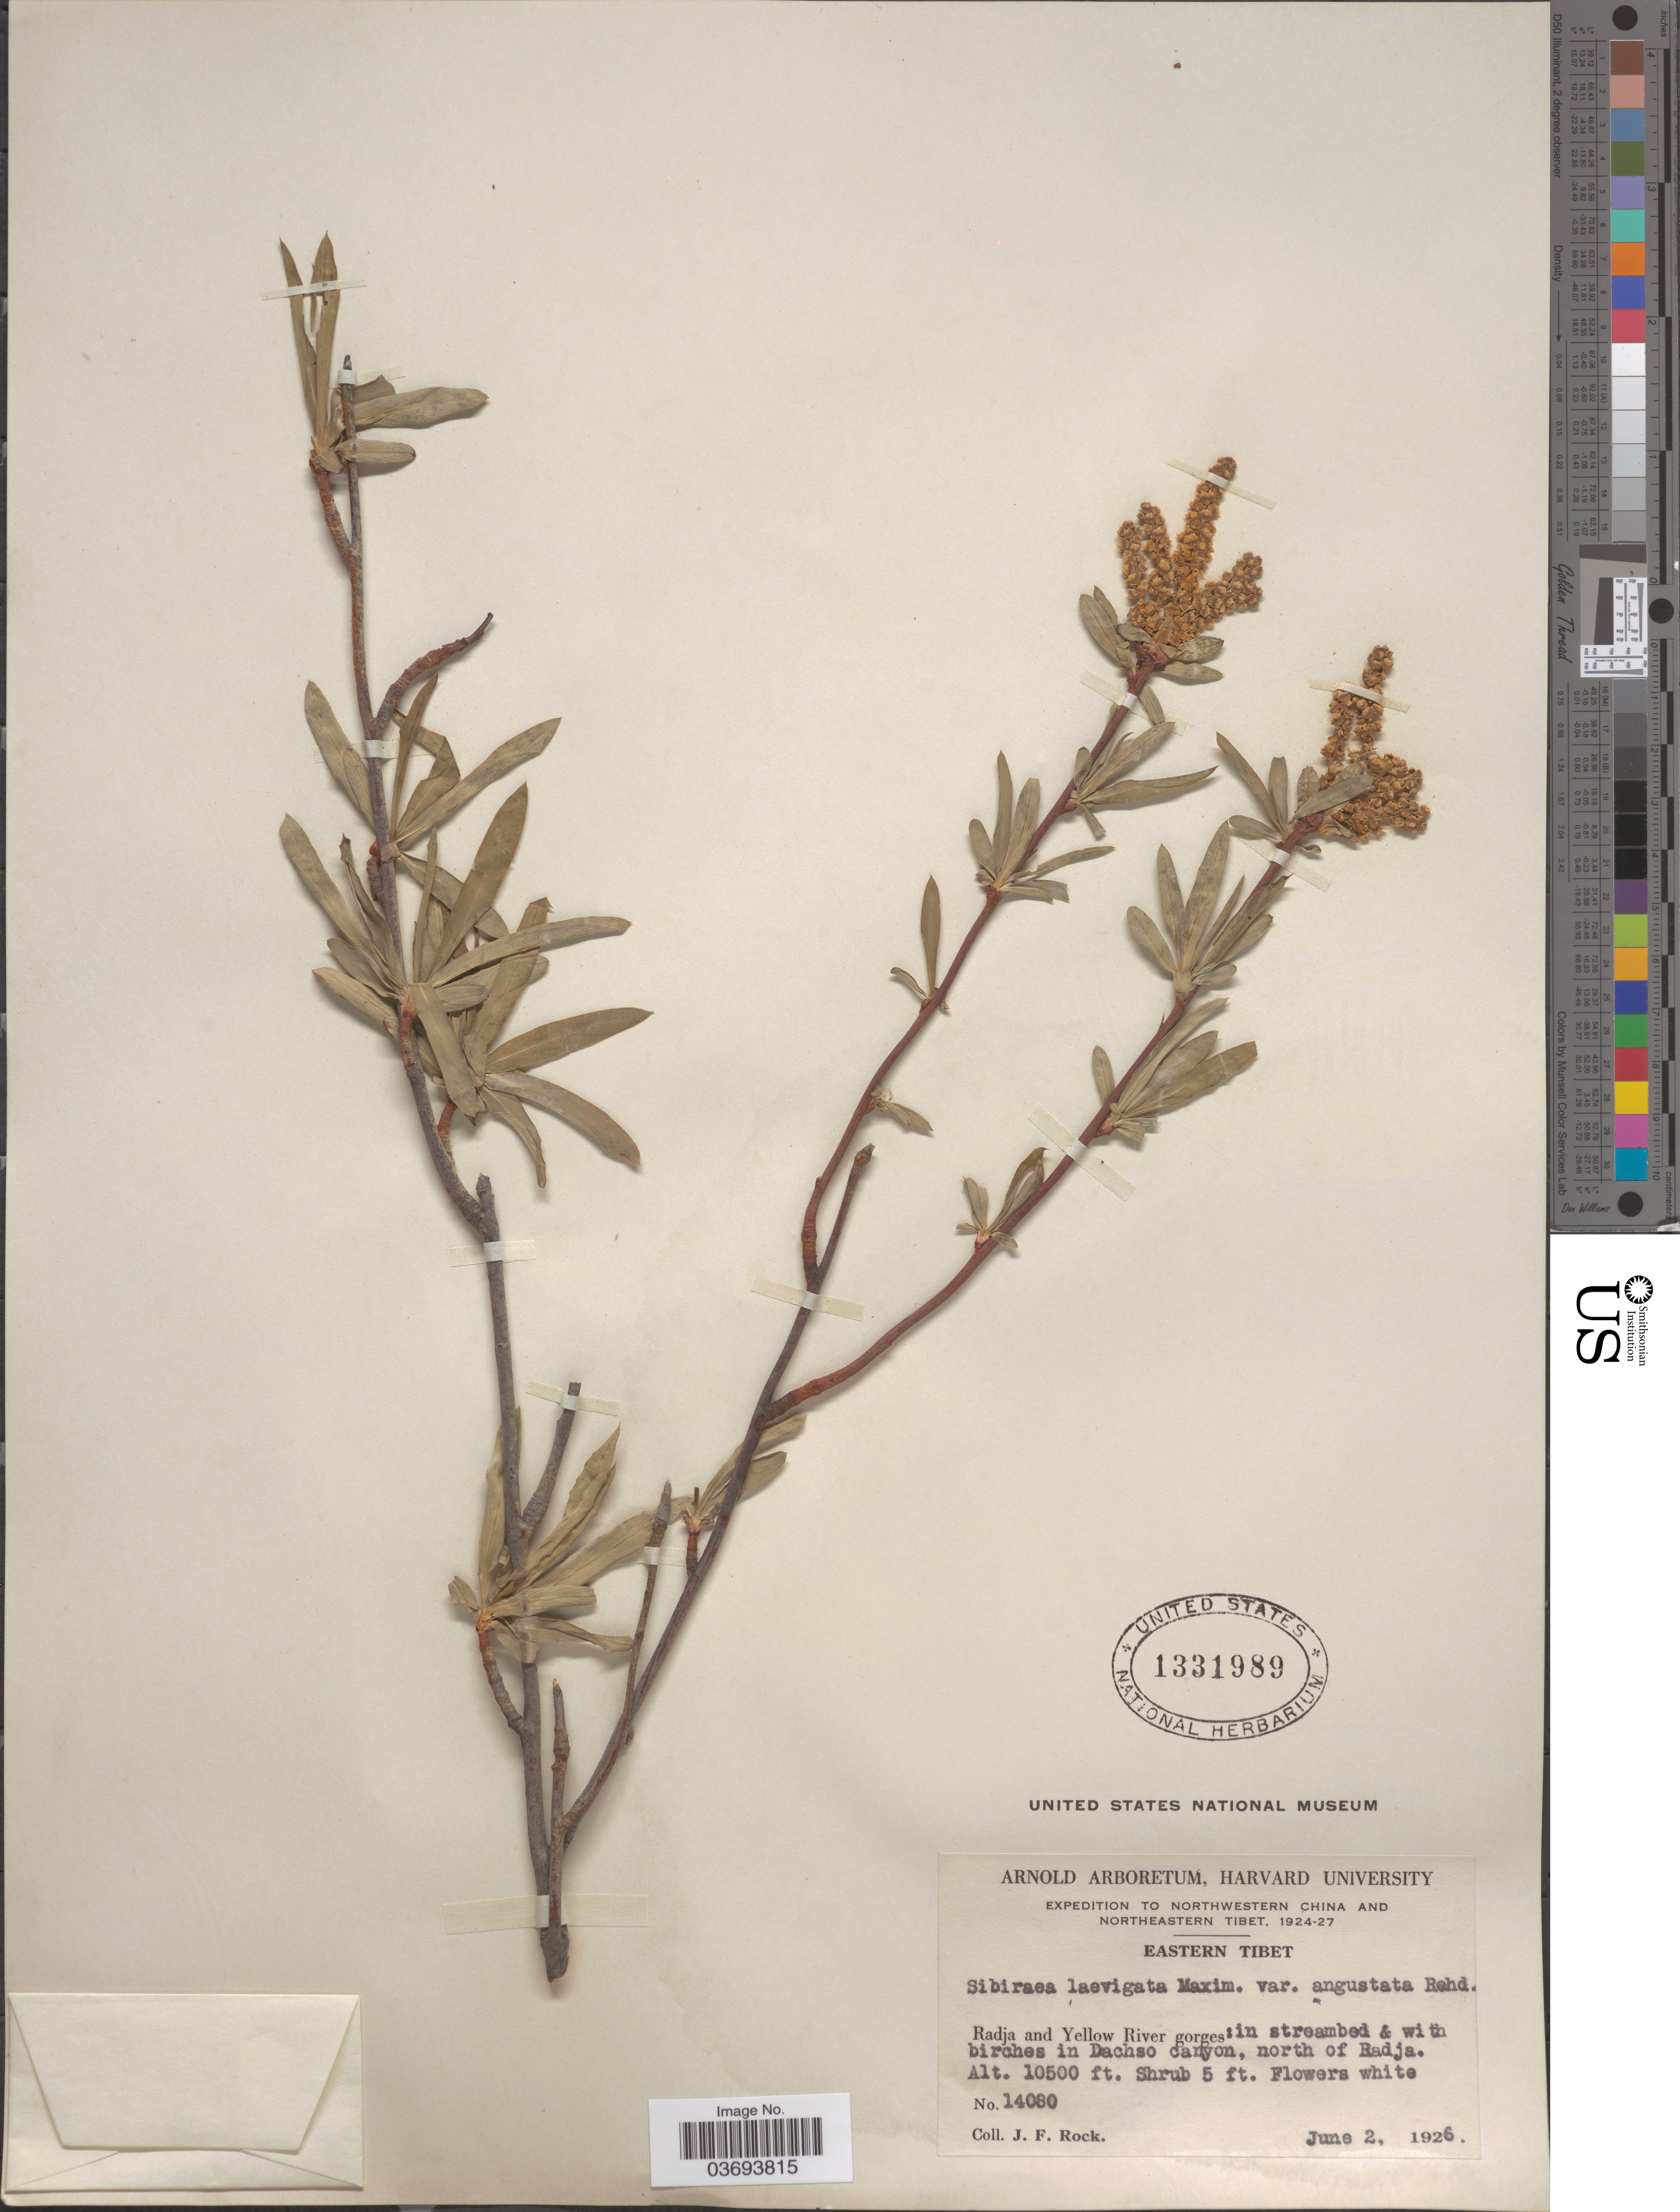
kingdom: Plantae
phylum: Tracheophyta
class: Magnoliopsida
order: Rosales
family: Rosaceae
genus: Sibiraea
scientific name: Sibiraea laevigata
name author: (L.) Maxim.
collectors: J. Rock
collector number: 14080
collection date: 1926-06-02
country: China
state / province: Xizang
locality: Eastern Tibet. Radja and Yellow River gorges: in streambed & with birches in Dachso canyon, north of Radja.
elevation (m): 3200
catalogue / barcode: US 1331989